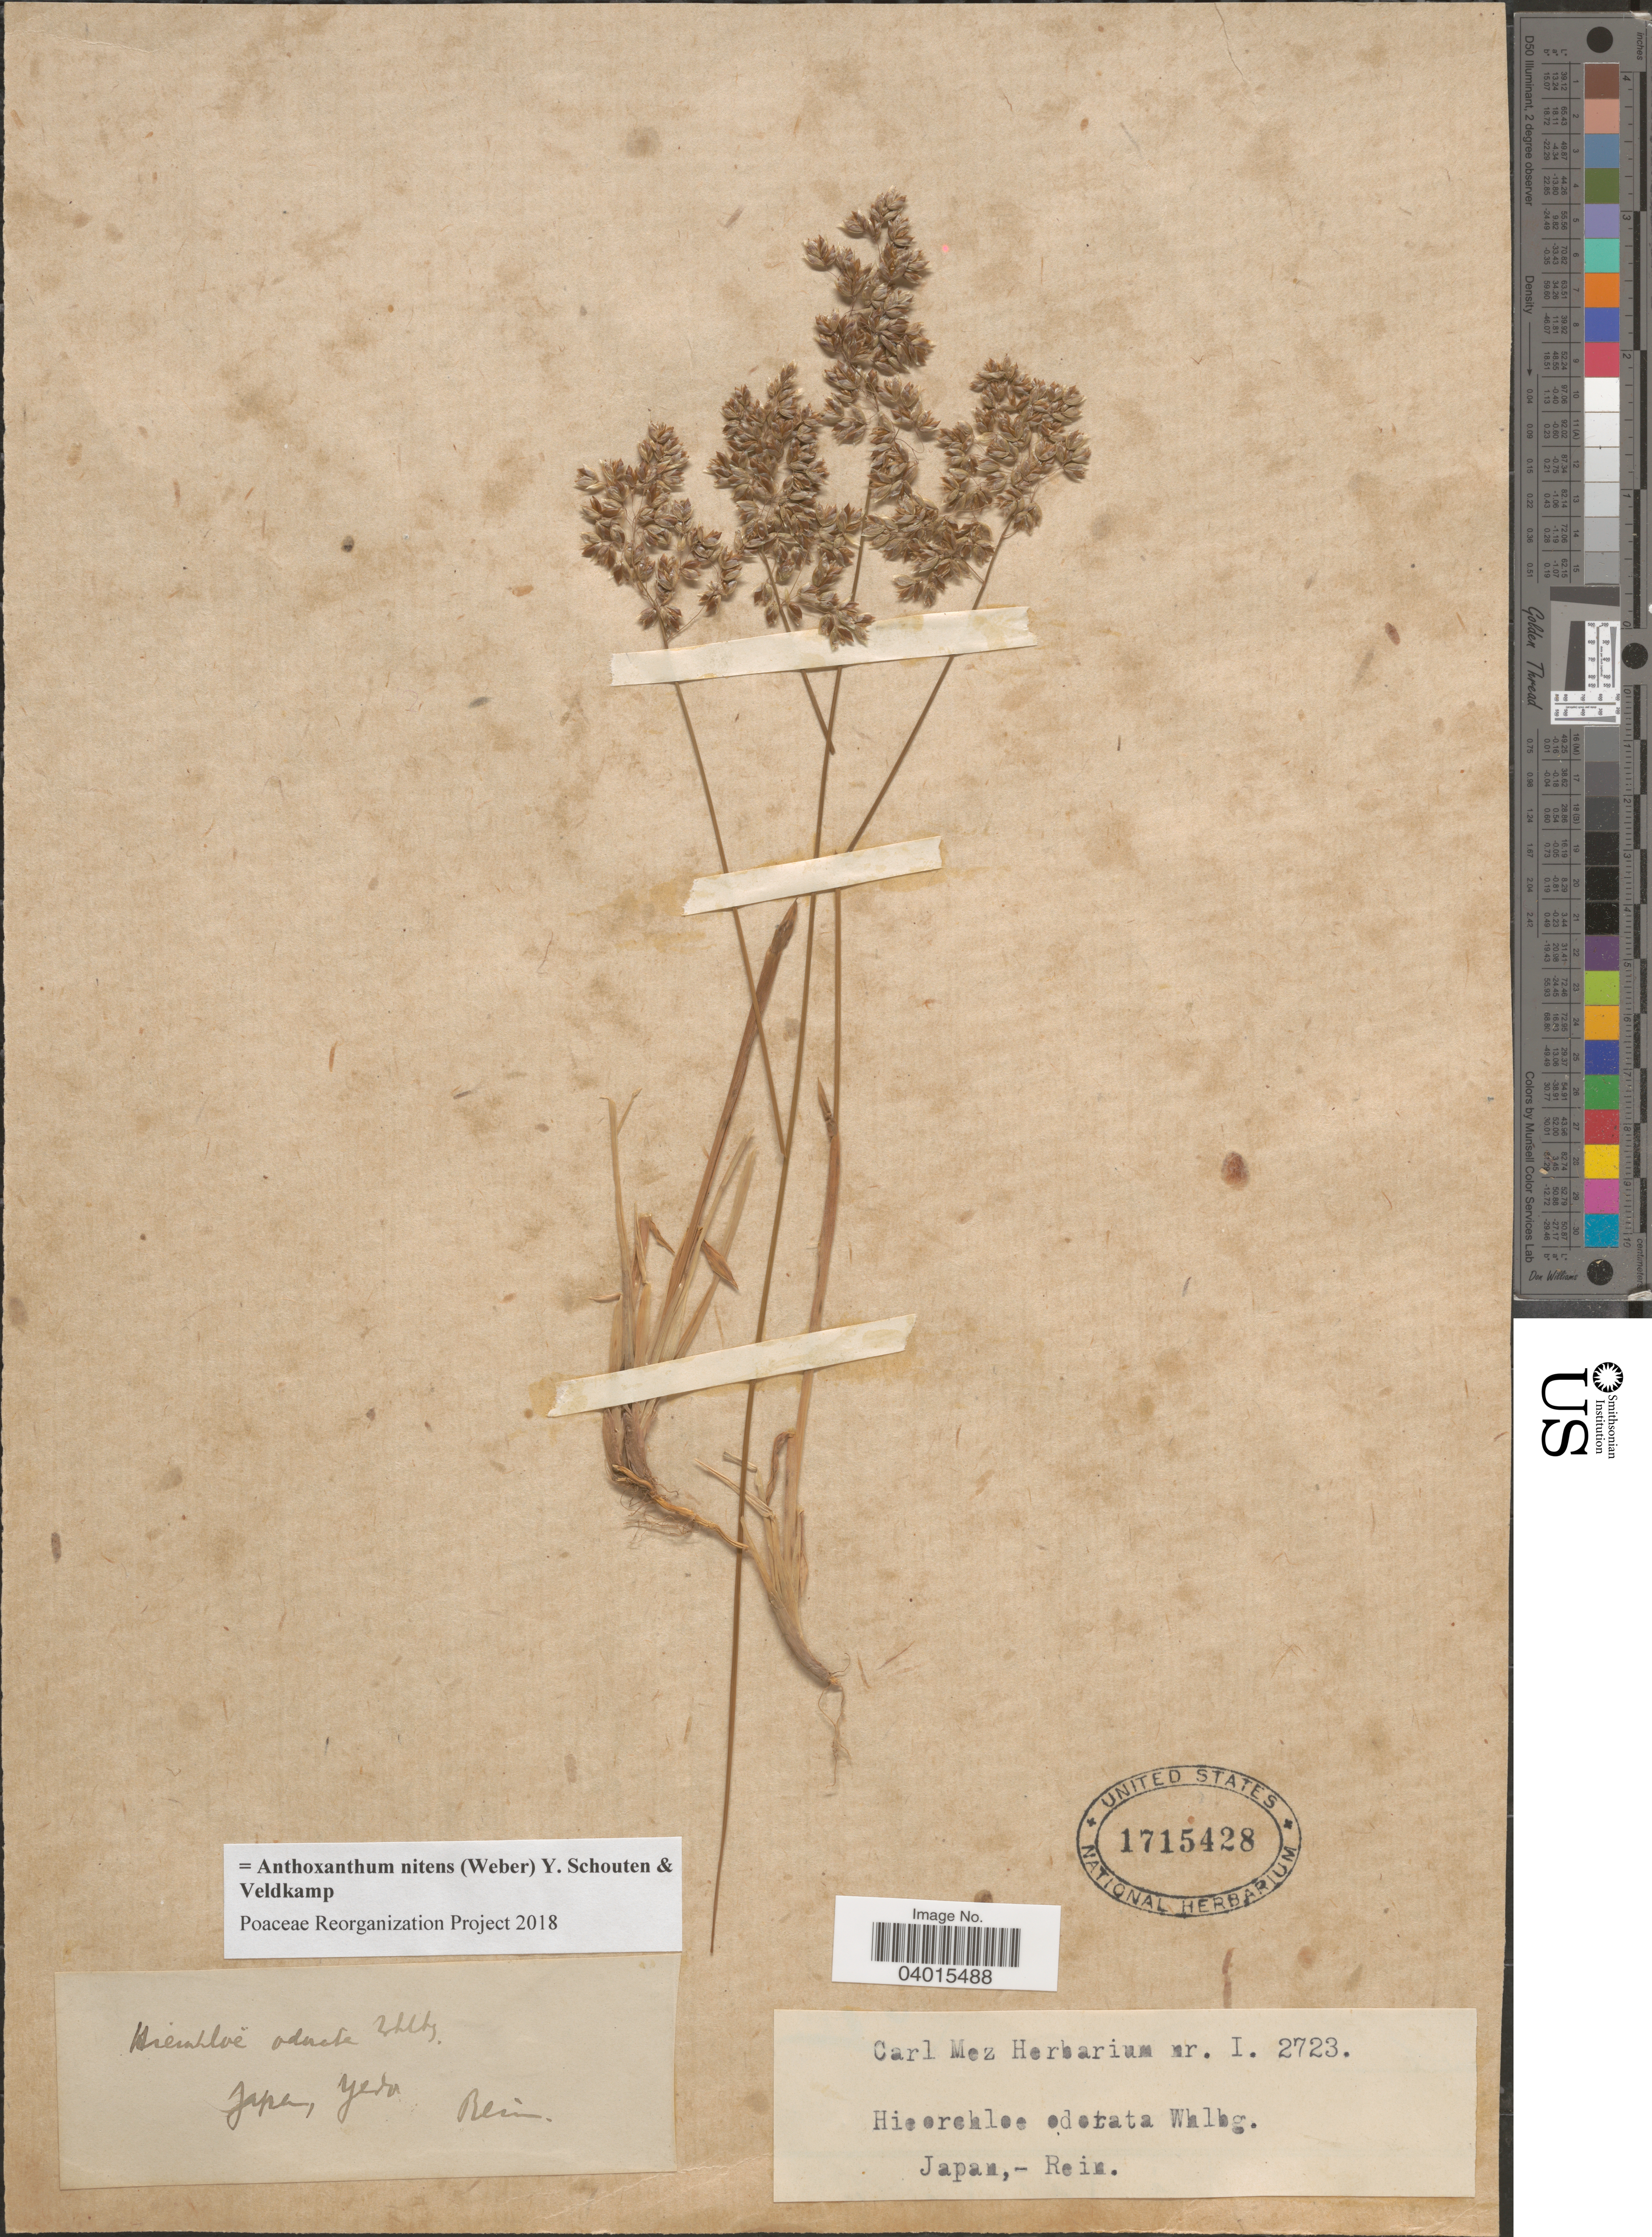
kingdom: Plantae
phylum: Tracheophyta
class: Liliopsida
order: Poales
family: Poaceae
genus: Anthoxanthum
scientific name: Anthoxanthum nitens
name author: (G.H. Weber) R.T.A. Schouten & Veldkamp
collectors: Rein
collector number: I 2723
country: Japan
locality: Yeda.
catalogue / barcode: US 1715428